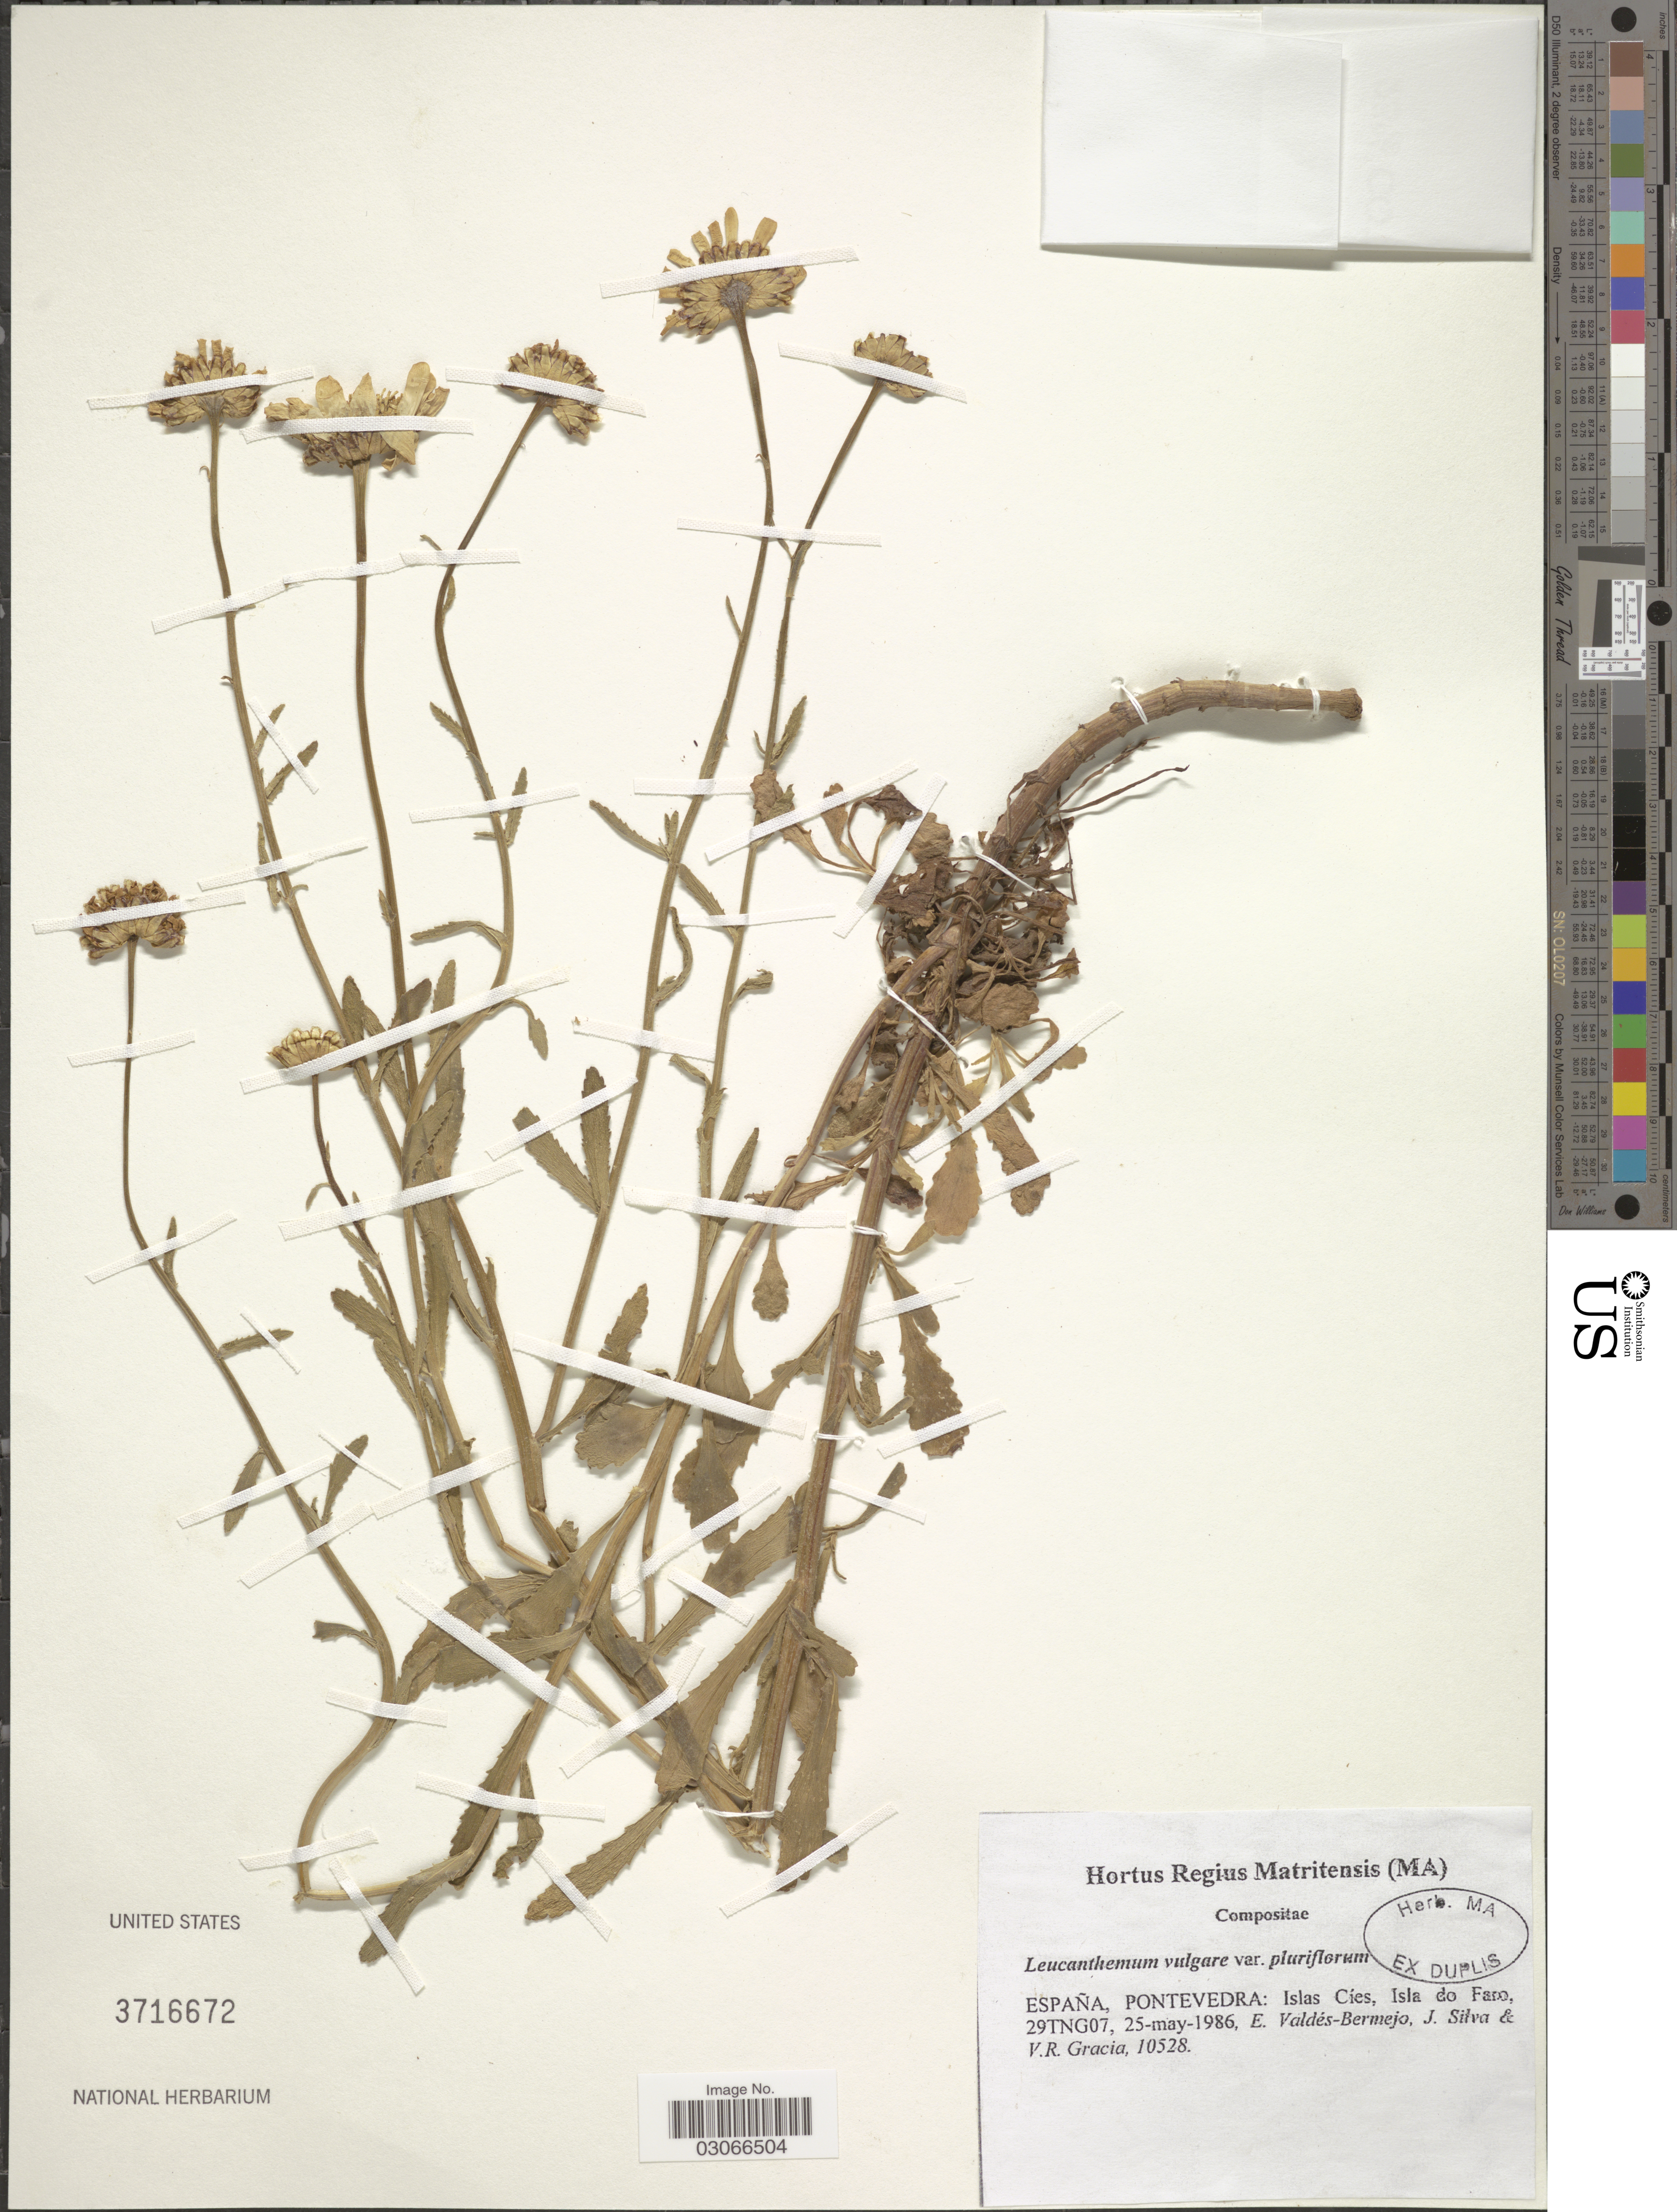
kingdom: Plantae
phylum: Tracheophyta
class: Magnoliopsida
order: Asterales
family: Asteraceae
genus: Leucanthemum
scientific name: Leucanthemum pluriflorum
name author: Pau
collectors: E. Valdes Bermejo, J. Silva & V. Gracia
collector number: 10528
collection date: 1986-05-25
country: Spain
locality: Espeña, Pontevedra: Islas Cies, Isla do Fa [illegible text], 29TNG07.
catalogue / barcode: US 3716672